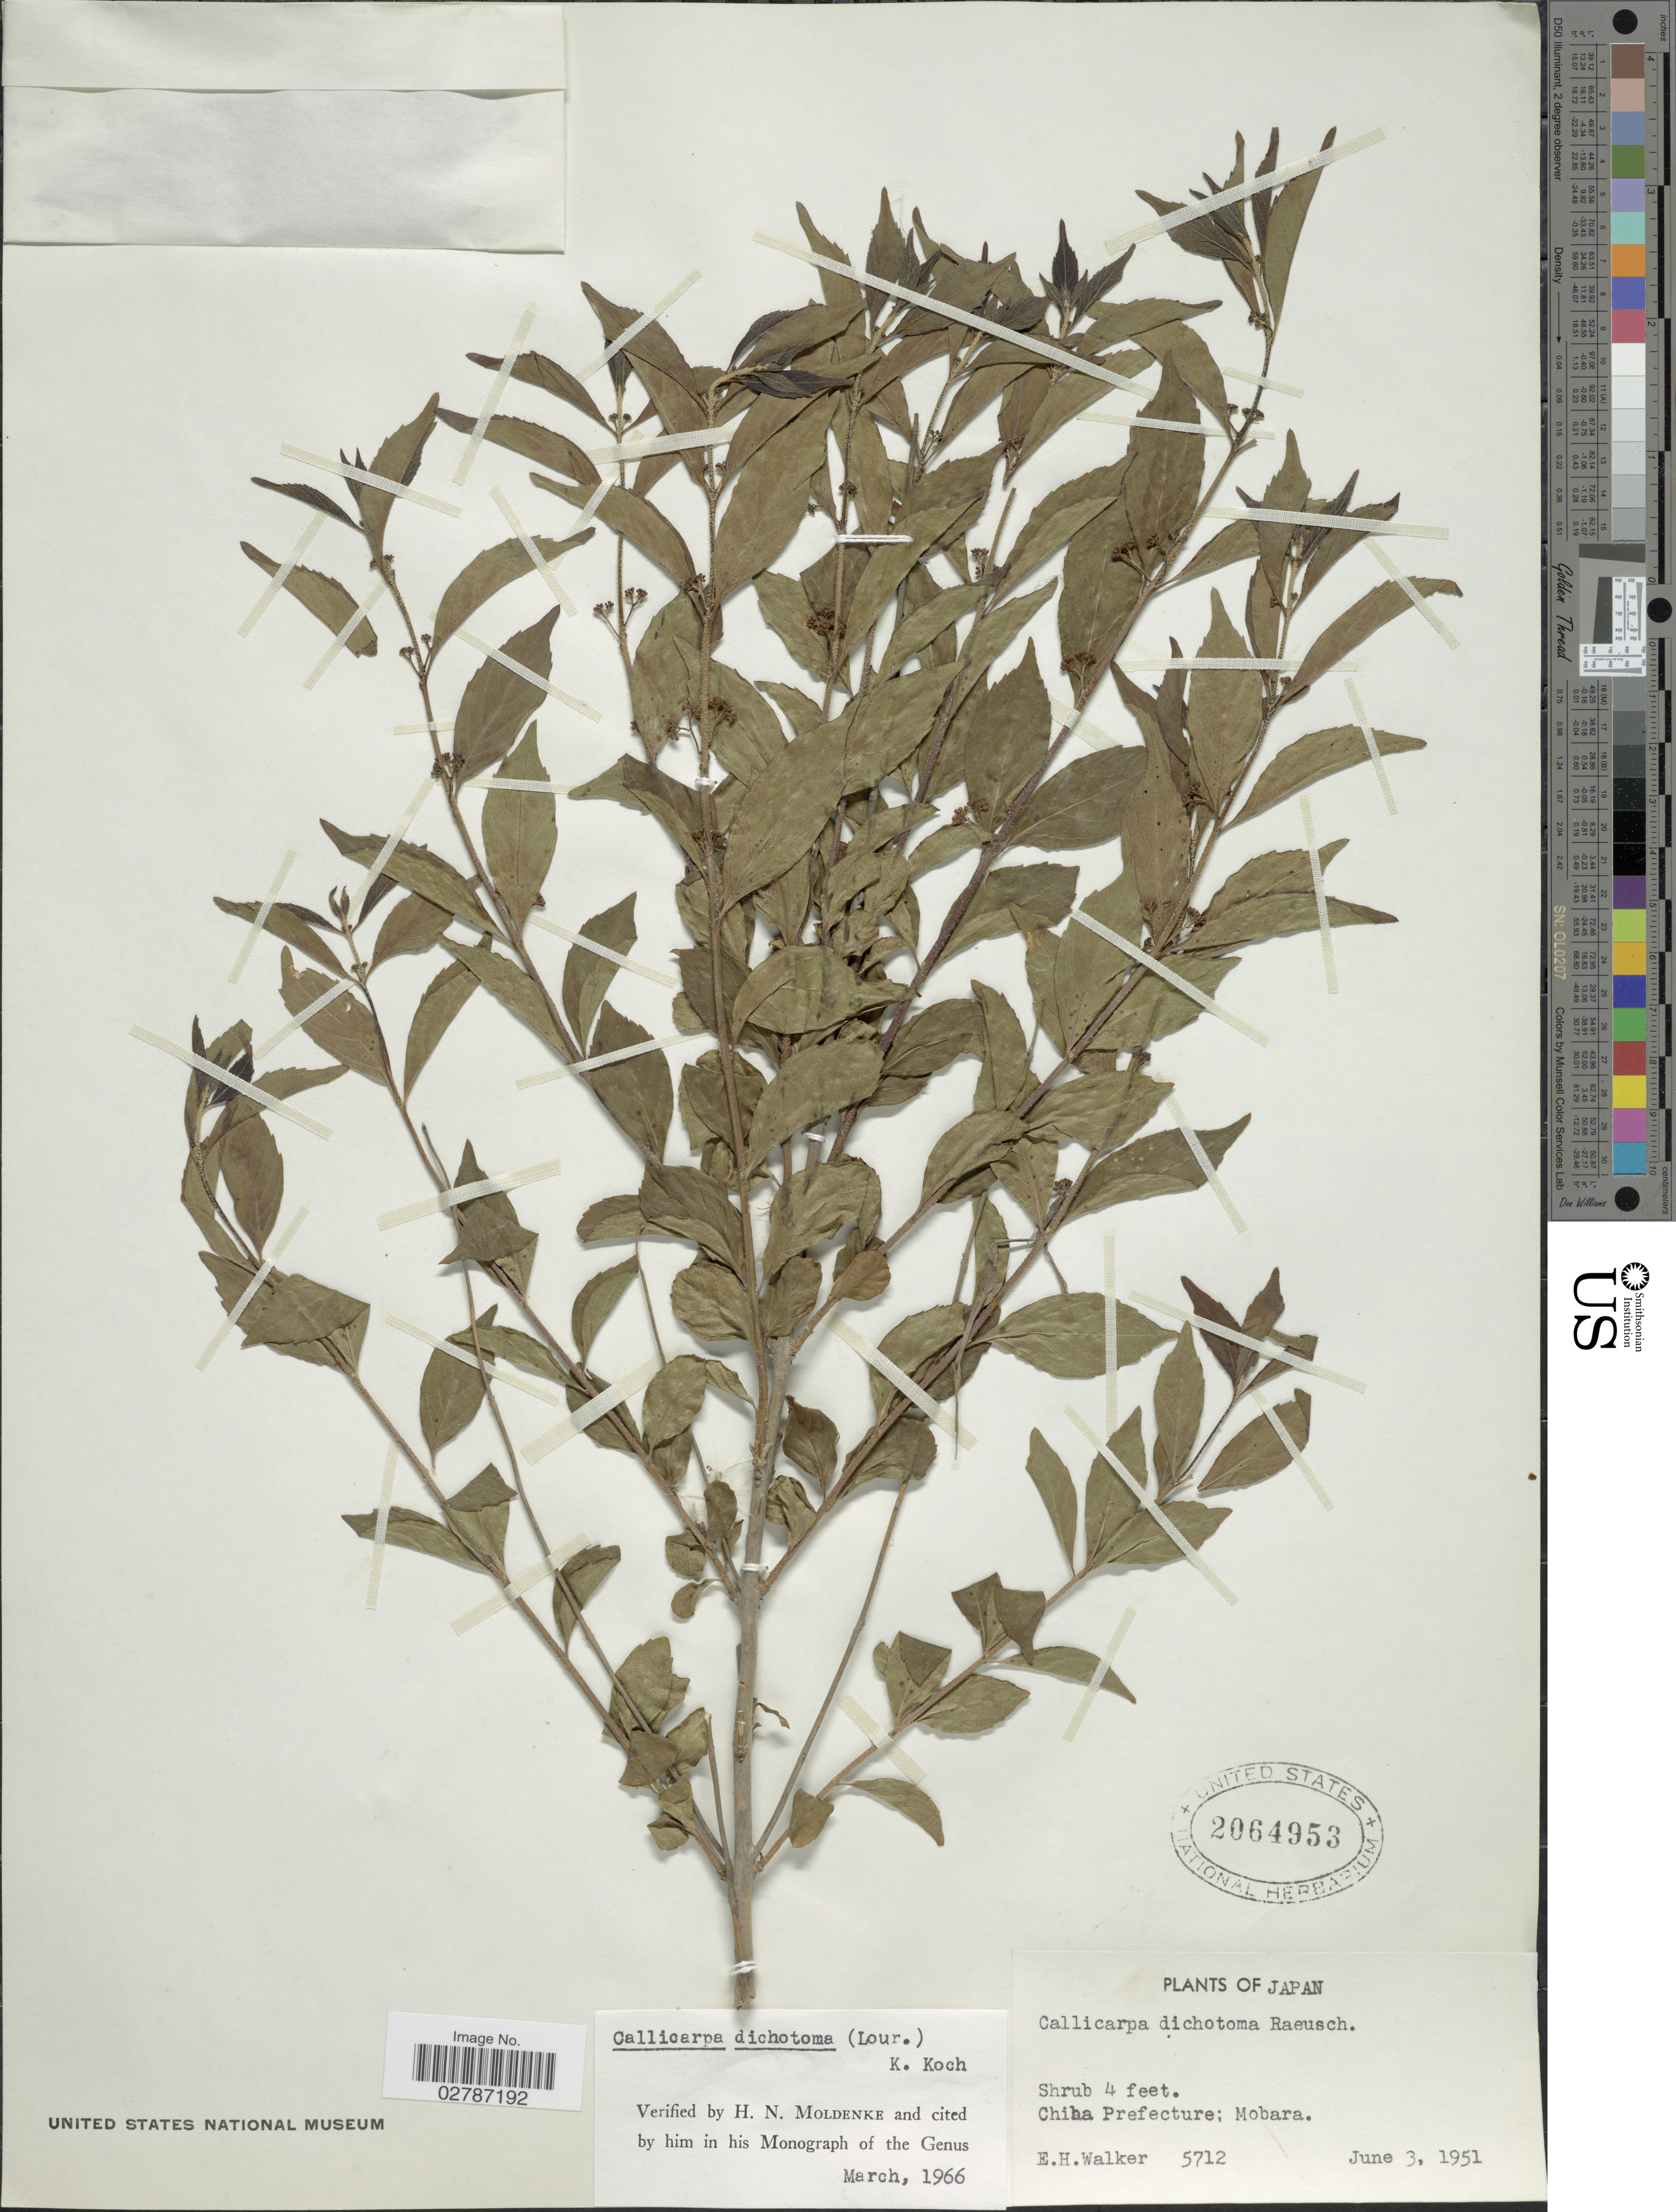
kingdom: Plantae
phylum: Tracheophyta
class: Magnoliopsida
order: Lamiales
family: Lamiaceae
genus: Callicarpa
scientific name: Callicarpa dichotoma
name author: (Lour.) K. Koch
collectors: E. H. Walker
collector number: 5712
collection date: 1951-06-03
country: Japan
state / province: Tiba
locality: Chiba Prefecture: Mobara.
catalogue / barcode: US 2064953